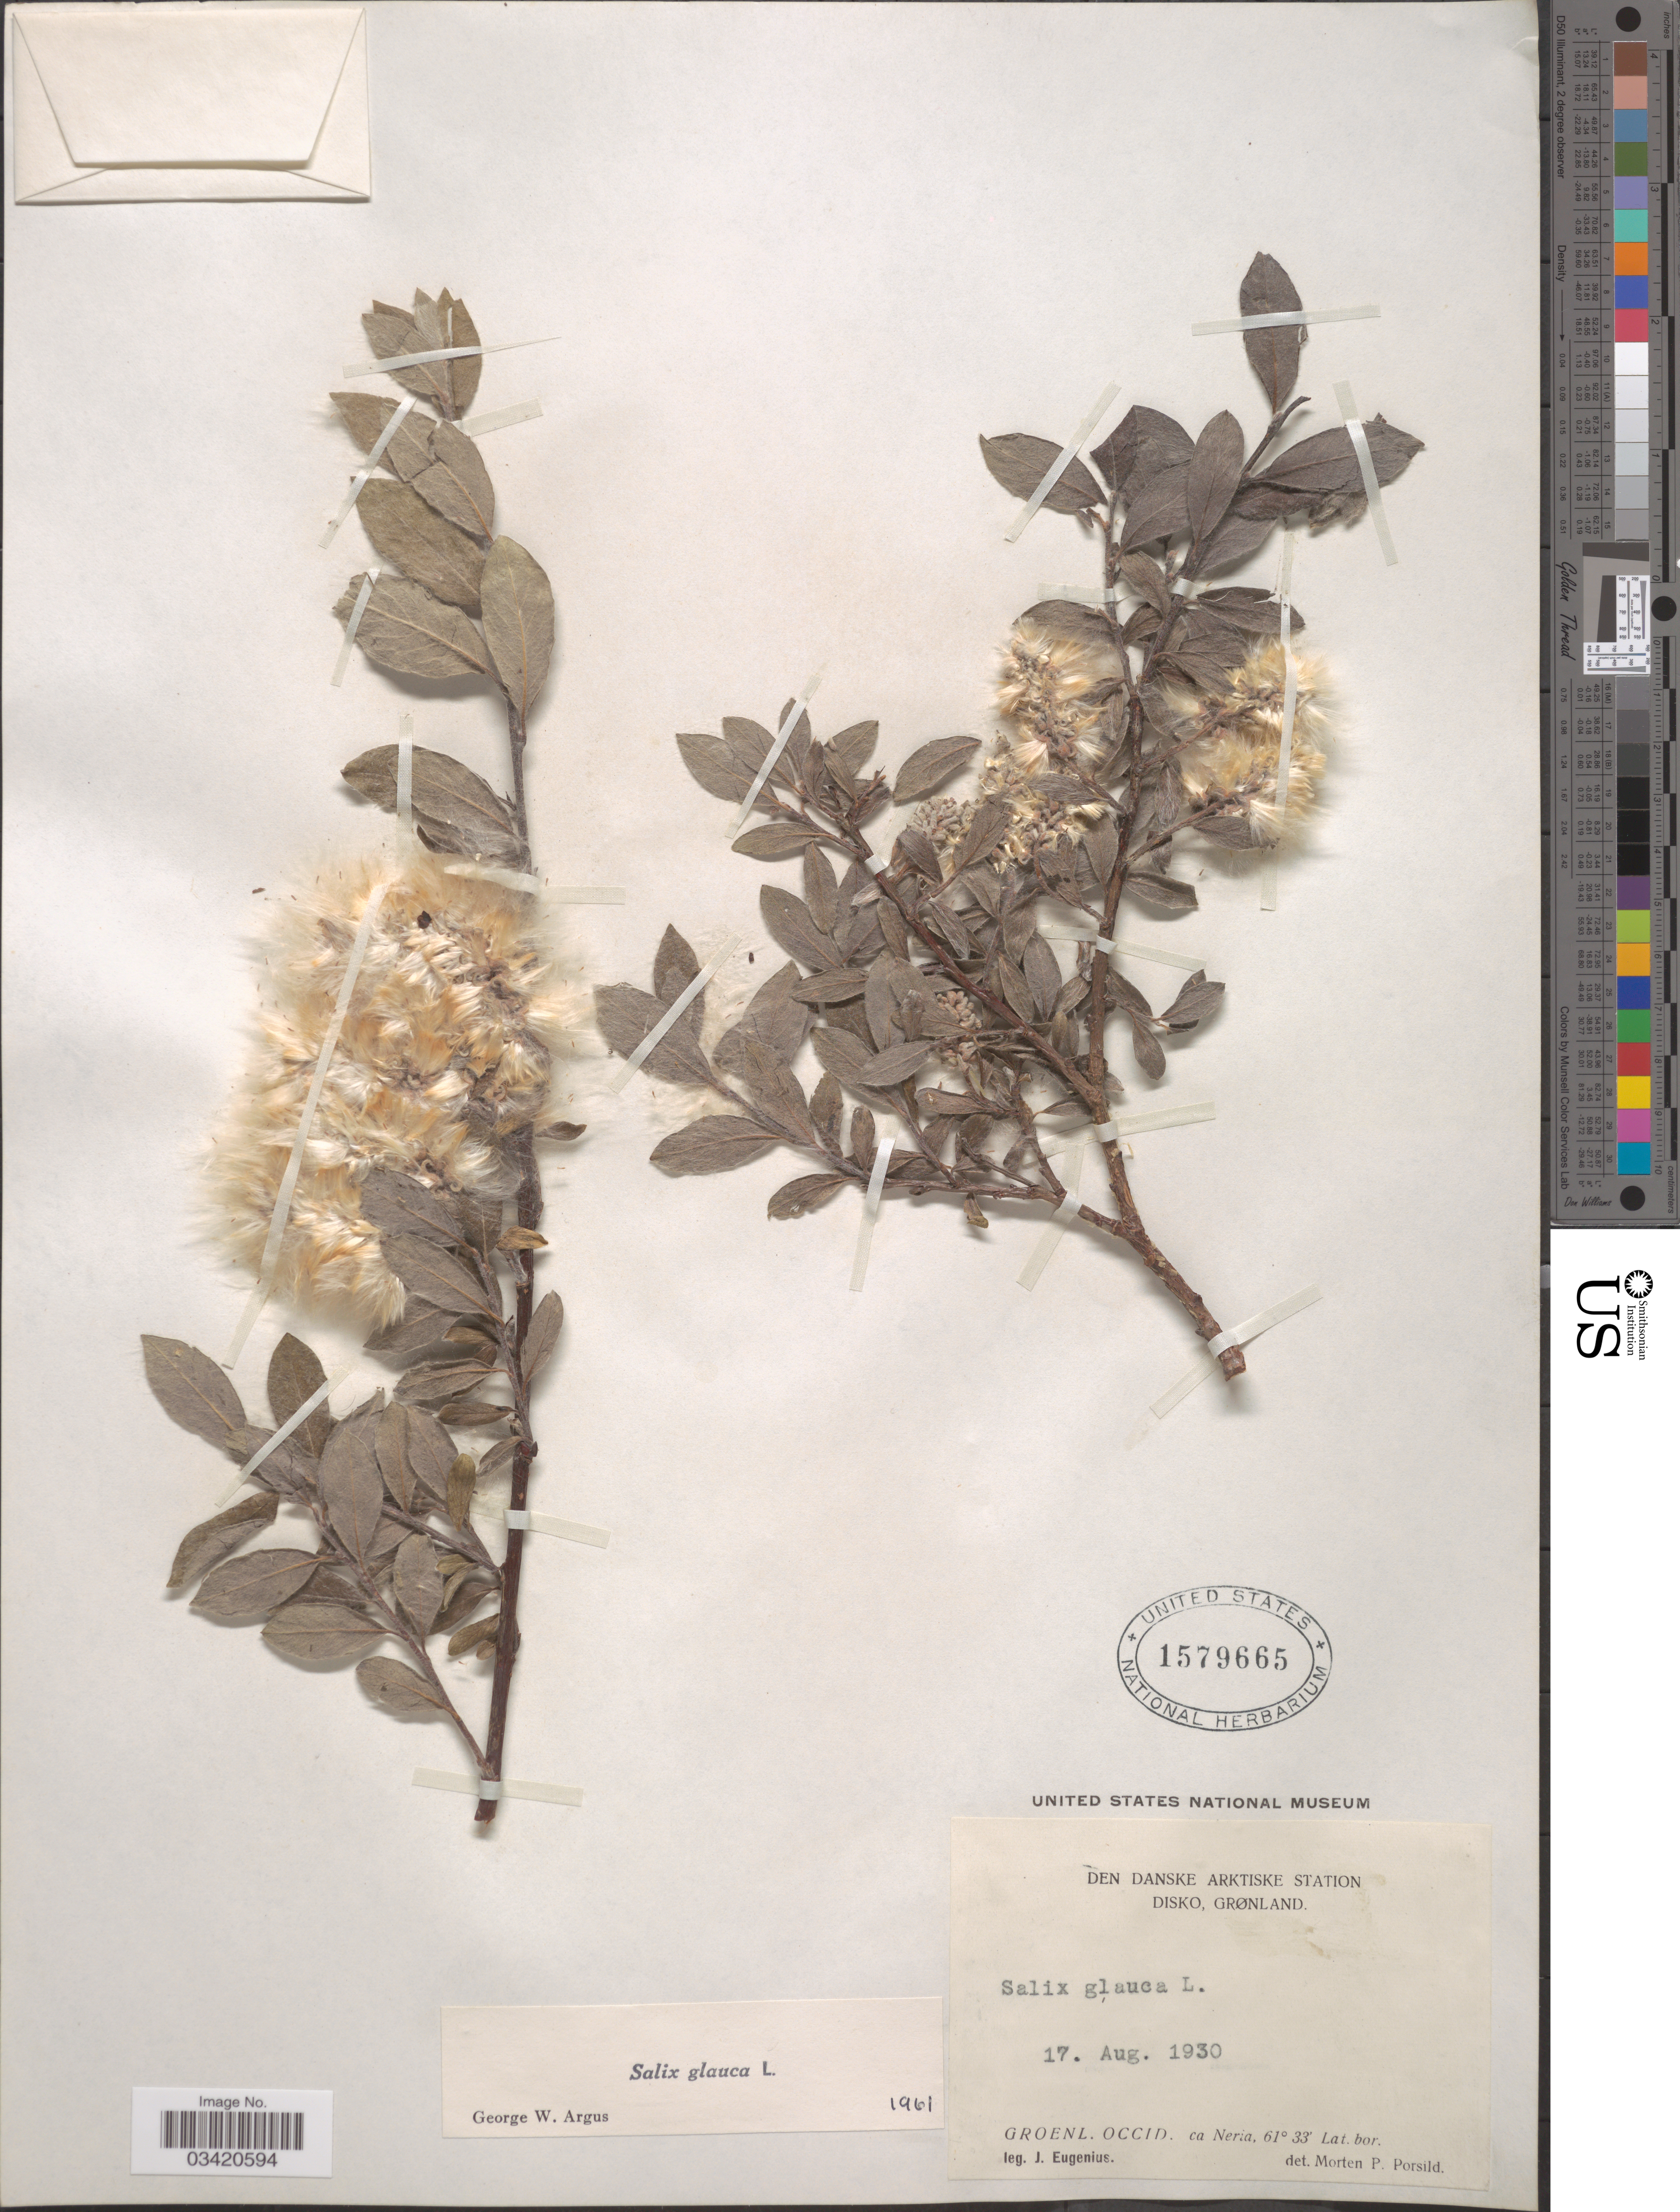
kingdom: Plantae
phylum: Tracheophyta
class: Magnoliopsida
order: Malpighiales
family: Salicaceae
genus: Salix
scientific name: Salix glauca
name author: L.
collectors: J. Eugenius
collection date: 1930-08-17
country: Greenland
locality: Den Danske Arktiske Station Disko, Grønland. Groenl. Occid. ca Neria.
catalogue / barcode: US 1579665